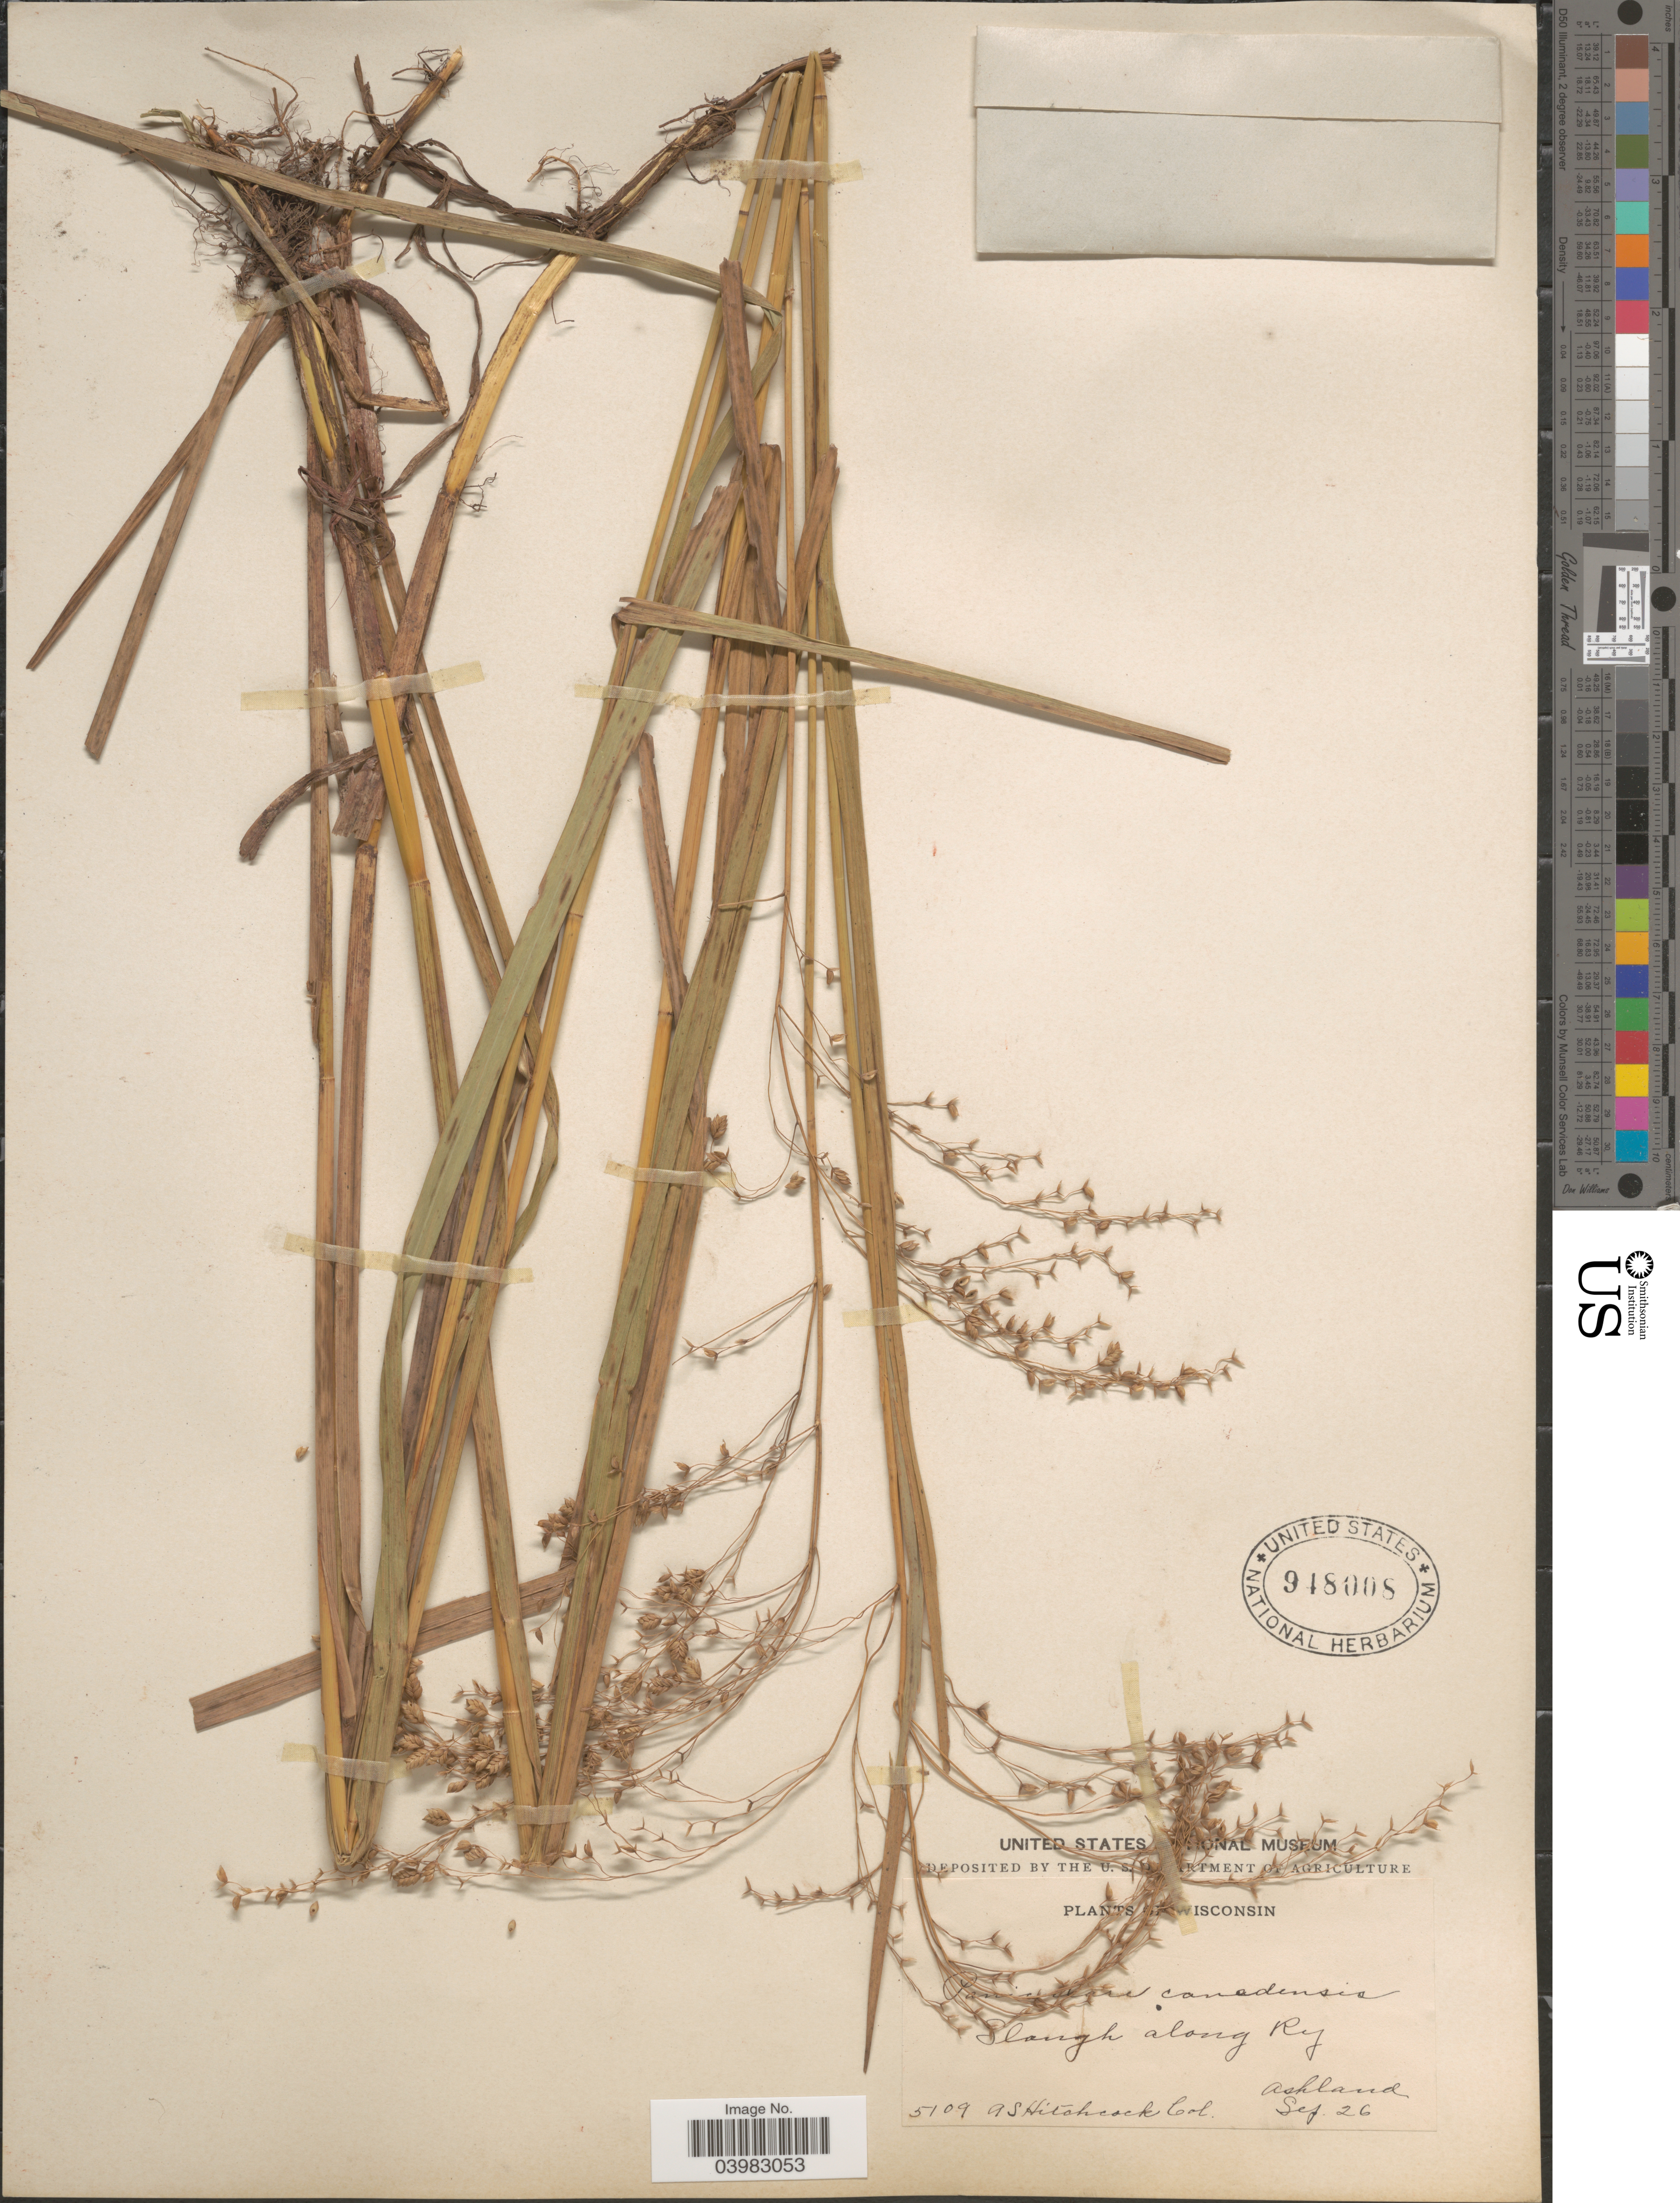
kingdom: Plantae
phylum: Tracheophyta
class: Liliopsida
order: Poales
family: Poaceae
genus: Glyceria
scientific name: Glyceria canadensis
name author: (Michx.) Trin.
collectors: A. S. Hitchcock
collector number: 5109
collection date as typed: Transcribed d/m/y: /9/26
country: United States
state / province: Wisconsin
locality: Slough along Ry. Ashland.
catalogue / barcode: US 948008